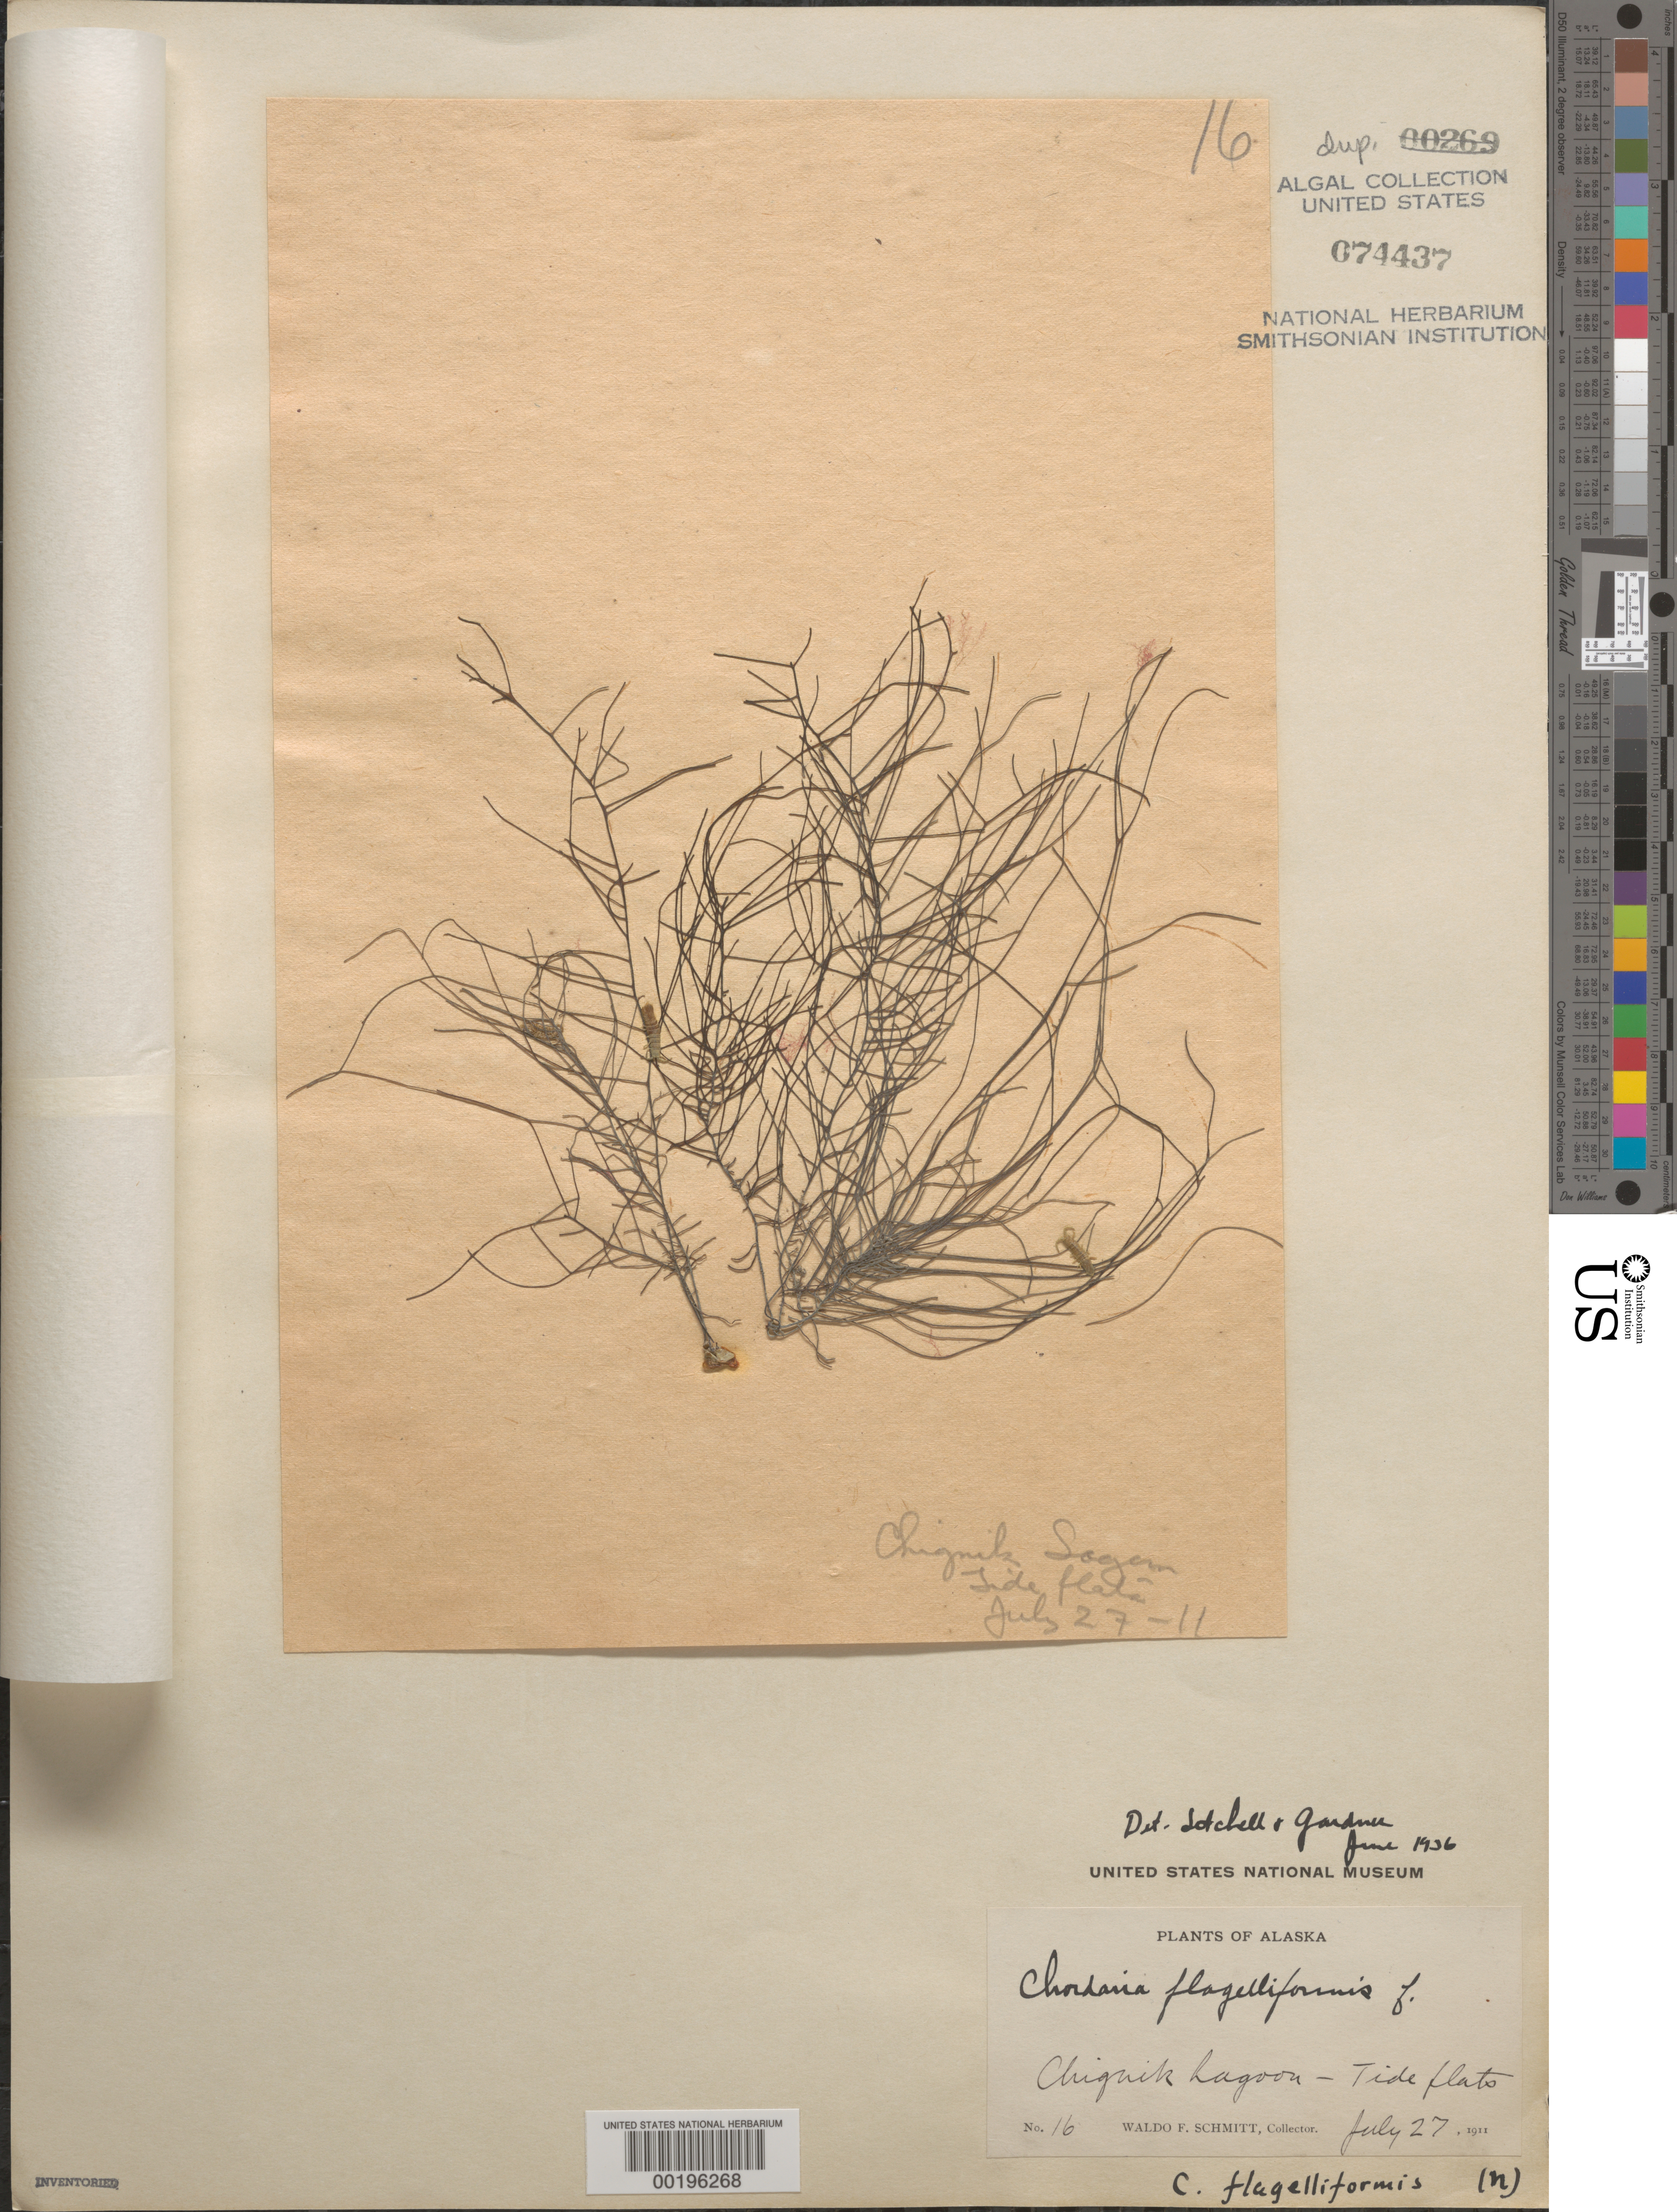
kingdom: Chromista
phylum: Ochrophyta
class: Phaeophyceae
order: Ectocarpales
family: Chordariaceae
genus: Chordaria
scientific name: Chordaria flagelliformis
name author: (Hudson) Grev.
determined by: Gardner, N. L.; Setchell, W. A.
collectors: W. F. Schmitt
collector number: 16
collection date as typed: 27 Jul 1911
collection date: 1911-07-27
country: United States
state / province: Alaska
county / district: Dillingham Division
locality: Chignik Lagoon, Alaska Peninsula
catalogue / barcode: US 74437